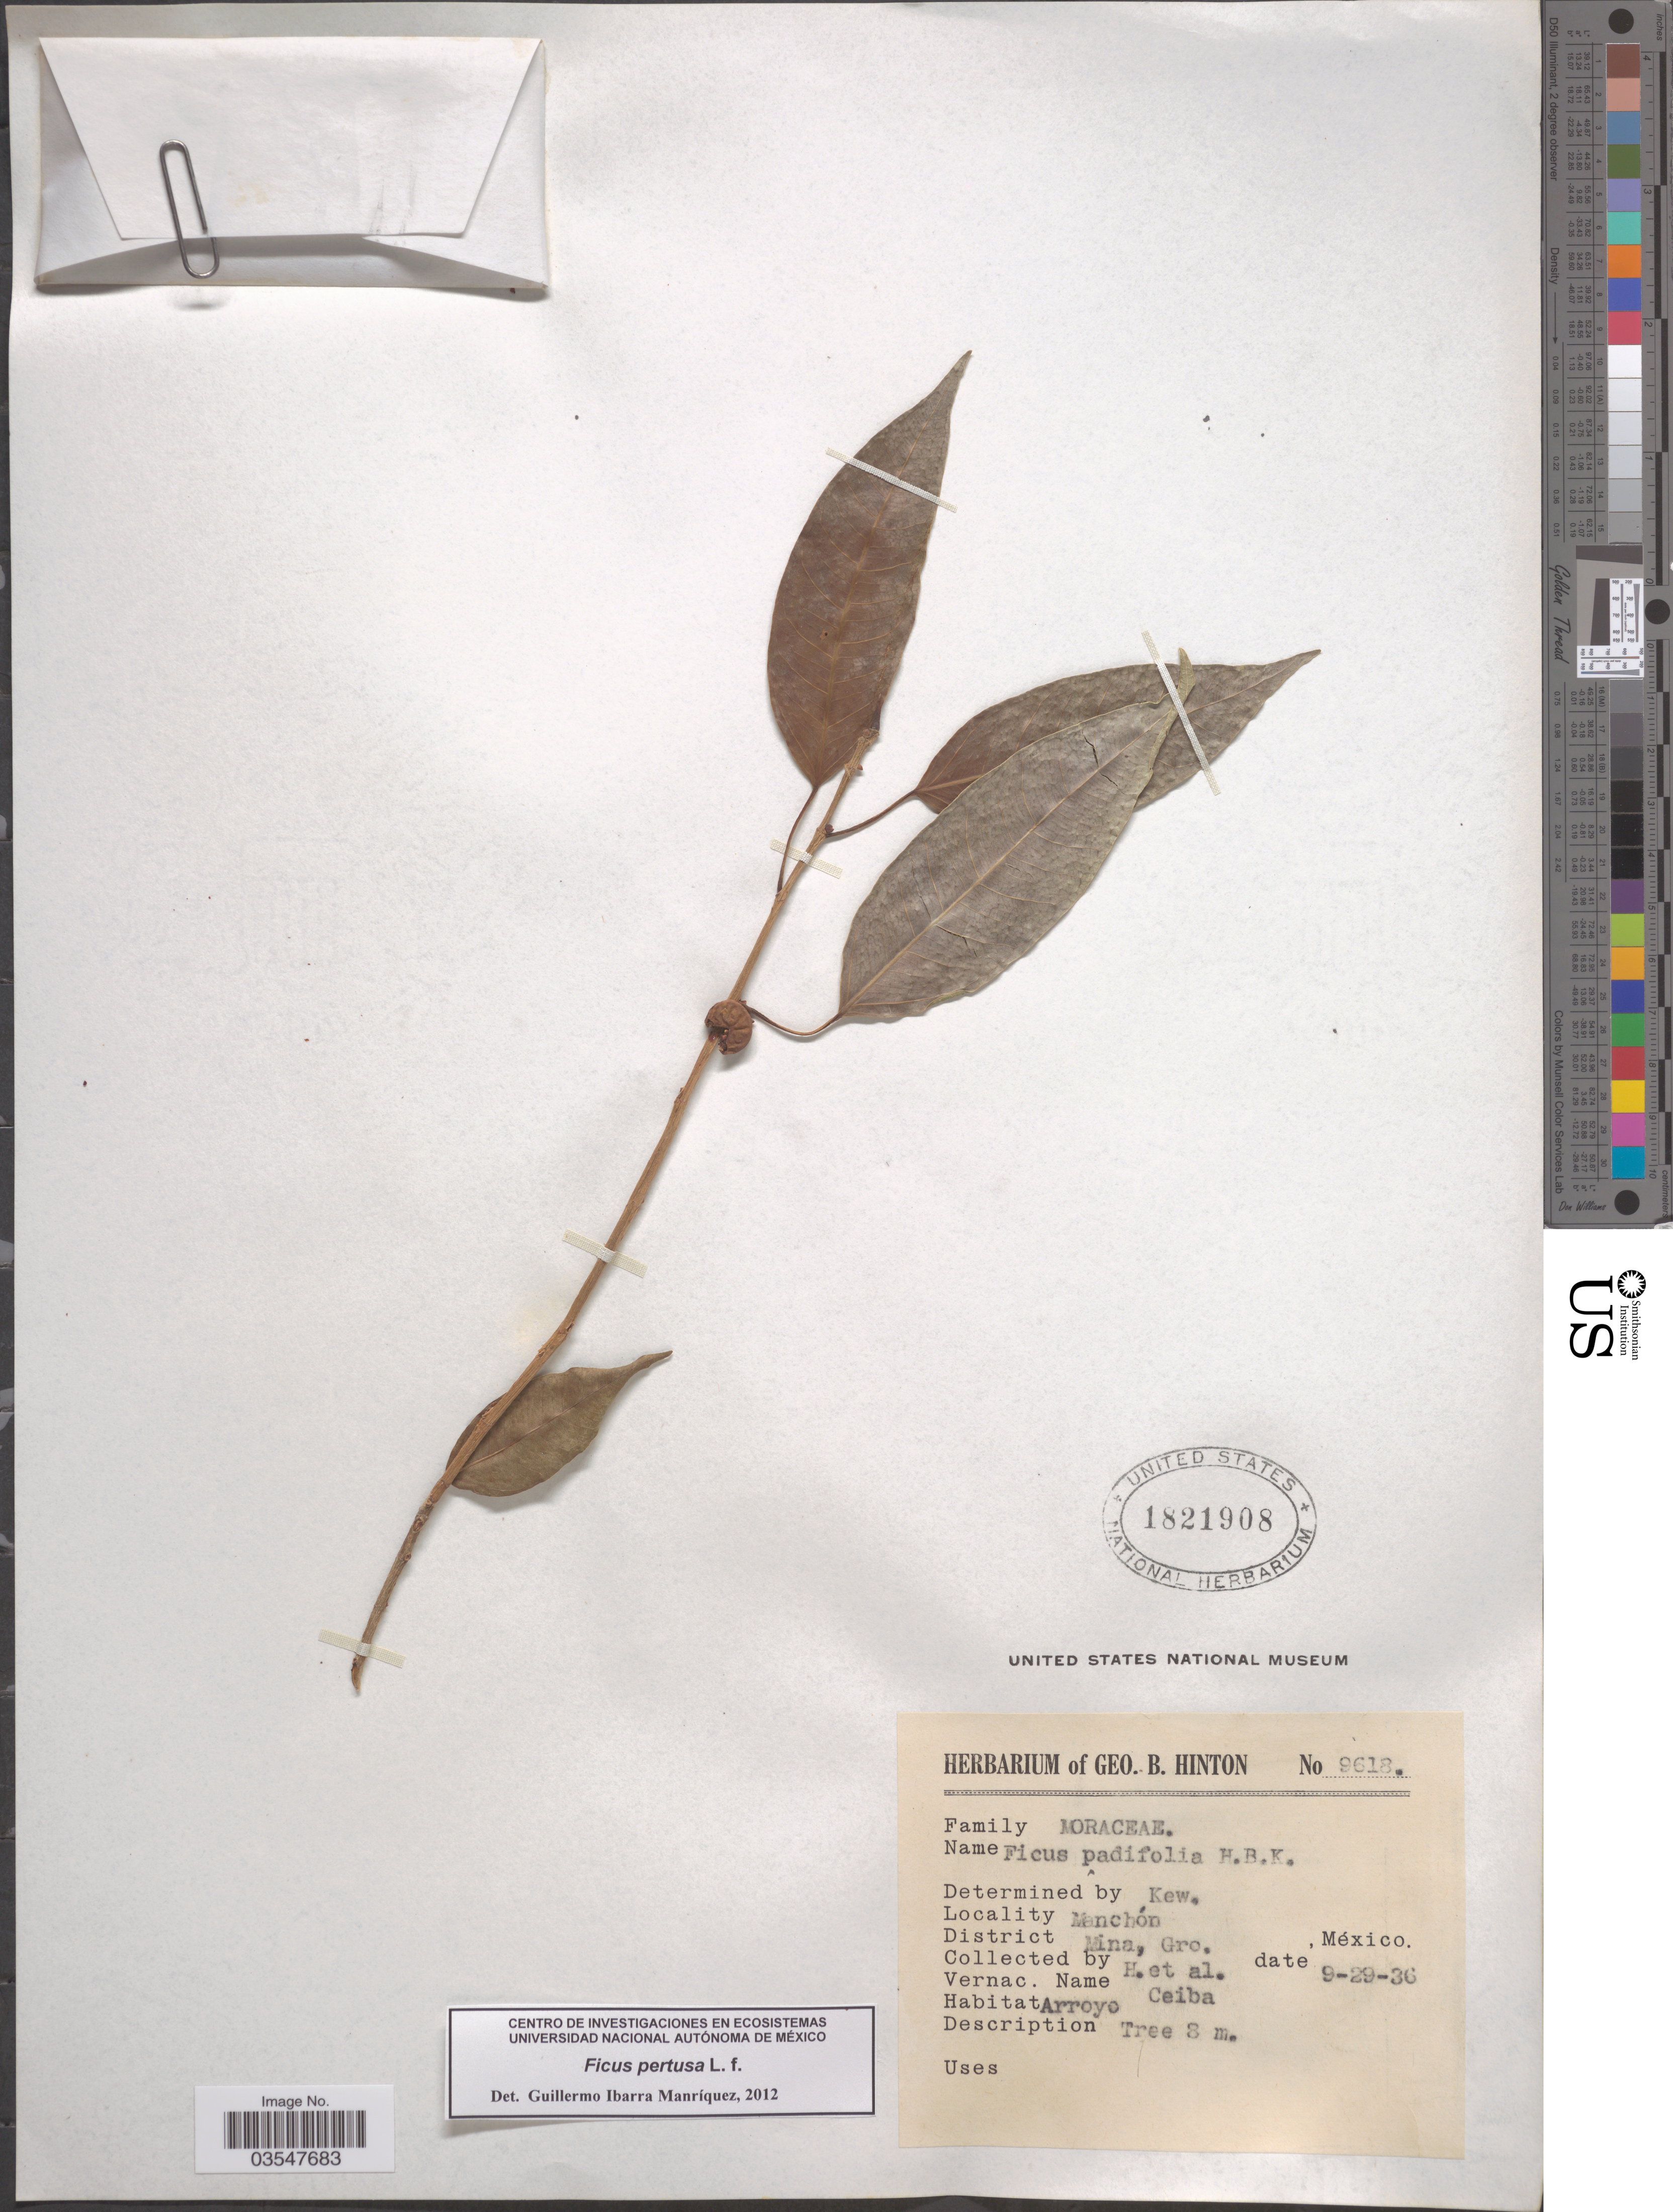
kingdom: Plantae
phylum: Tracheophyta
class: Magnoliopsida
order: Rosales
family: Moraceae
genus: Ficus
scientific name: Ficus pertusa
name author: L. f.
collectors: G. B. Hinton & et al.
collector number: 9618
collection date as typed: Transcribed d/m/y: 29/9/36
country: Mexico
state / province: Guerrero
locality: Manchón. District Mina.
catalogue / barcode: US 1821908